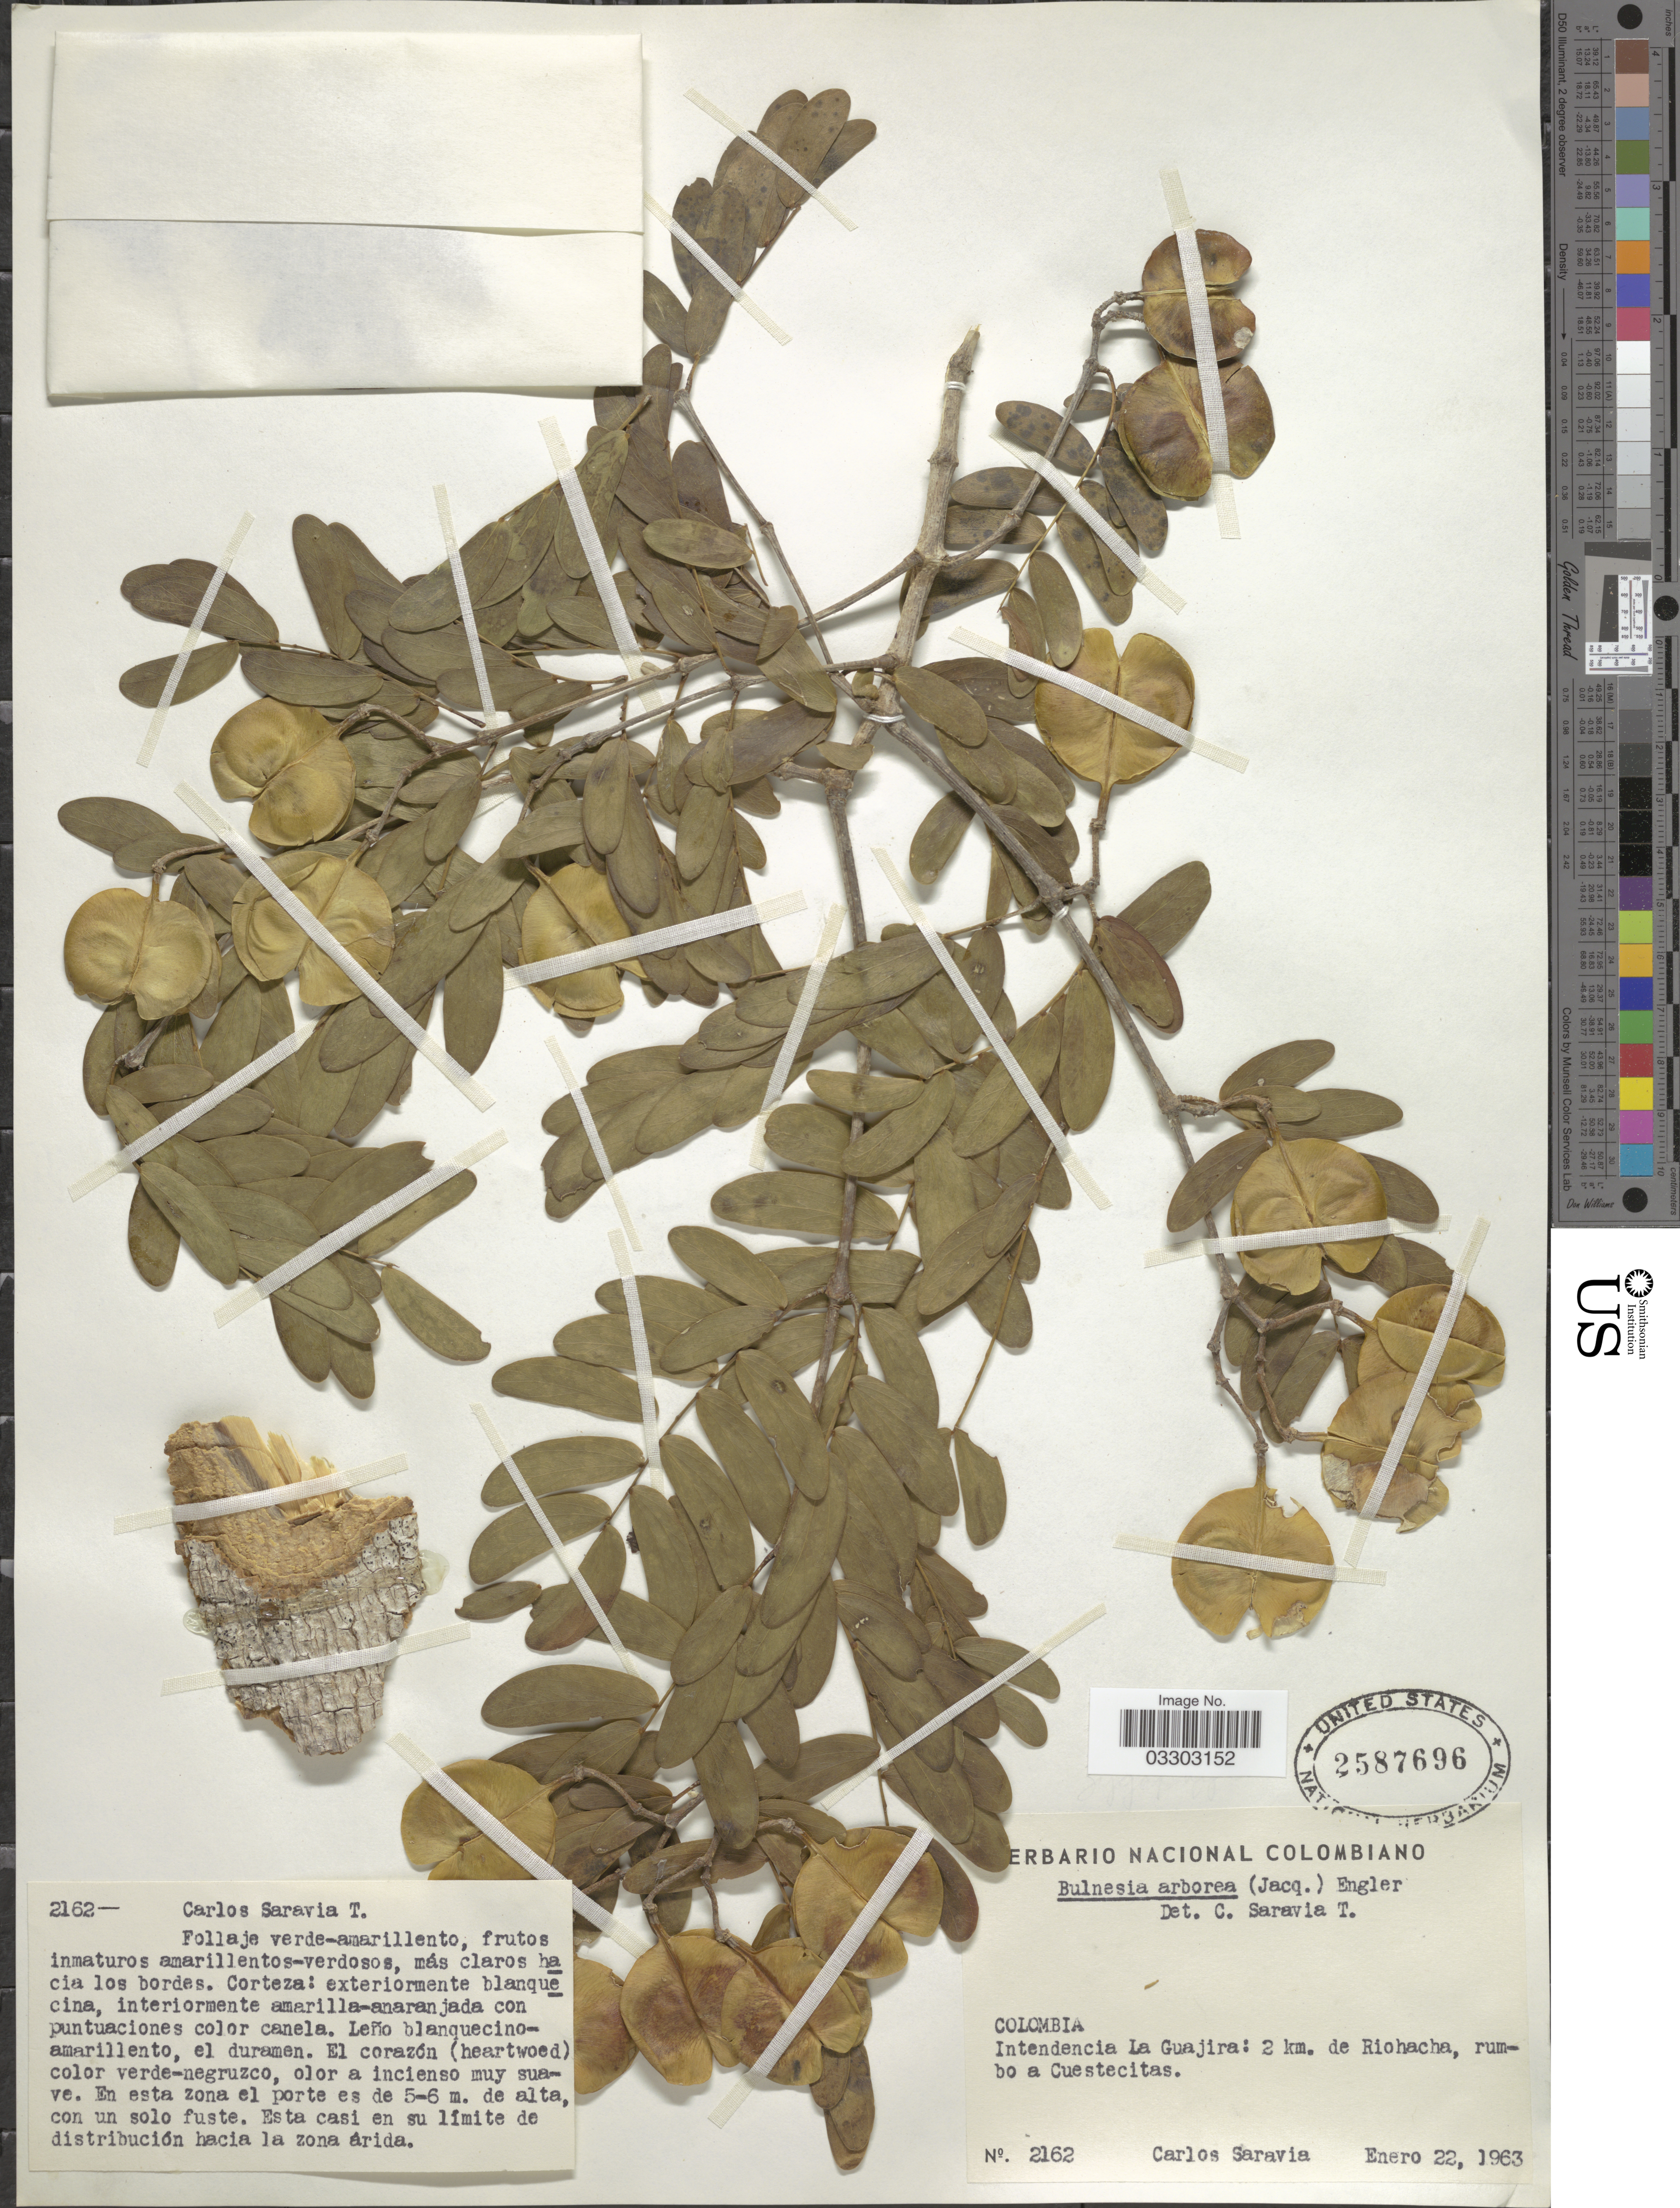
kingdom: Plantae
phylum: Tracheophyta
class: Magnoliopsida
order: Zygophyllales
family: Zygophyllaceae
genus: Gonopterodendron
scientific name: Gonopterodendron arboreum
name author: (Jacq.) Godoy-Bürki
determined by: U.S. National Herbarium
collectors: C. Saravia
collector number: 2162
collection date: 1963-01-22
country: Colombia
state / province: La Guajira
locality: Intendencia La Guajira: 2 km. de Riohacha, rumbo a Cuestecitas.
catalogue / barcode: US 2587696